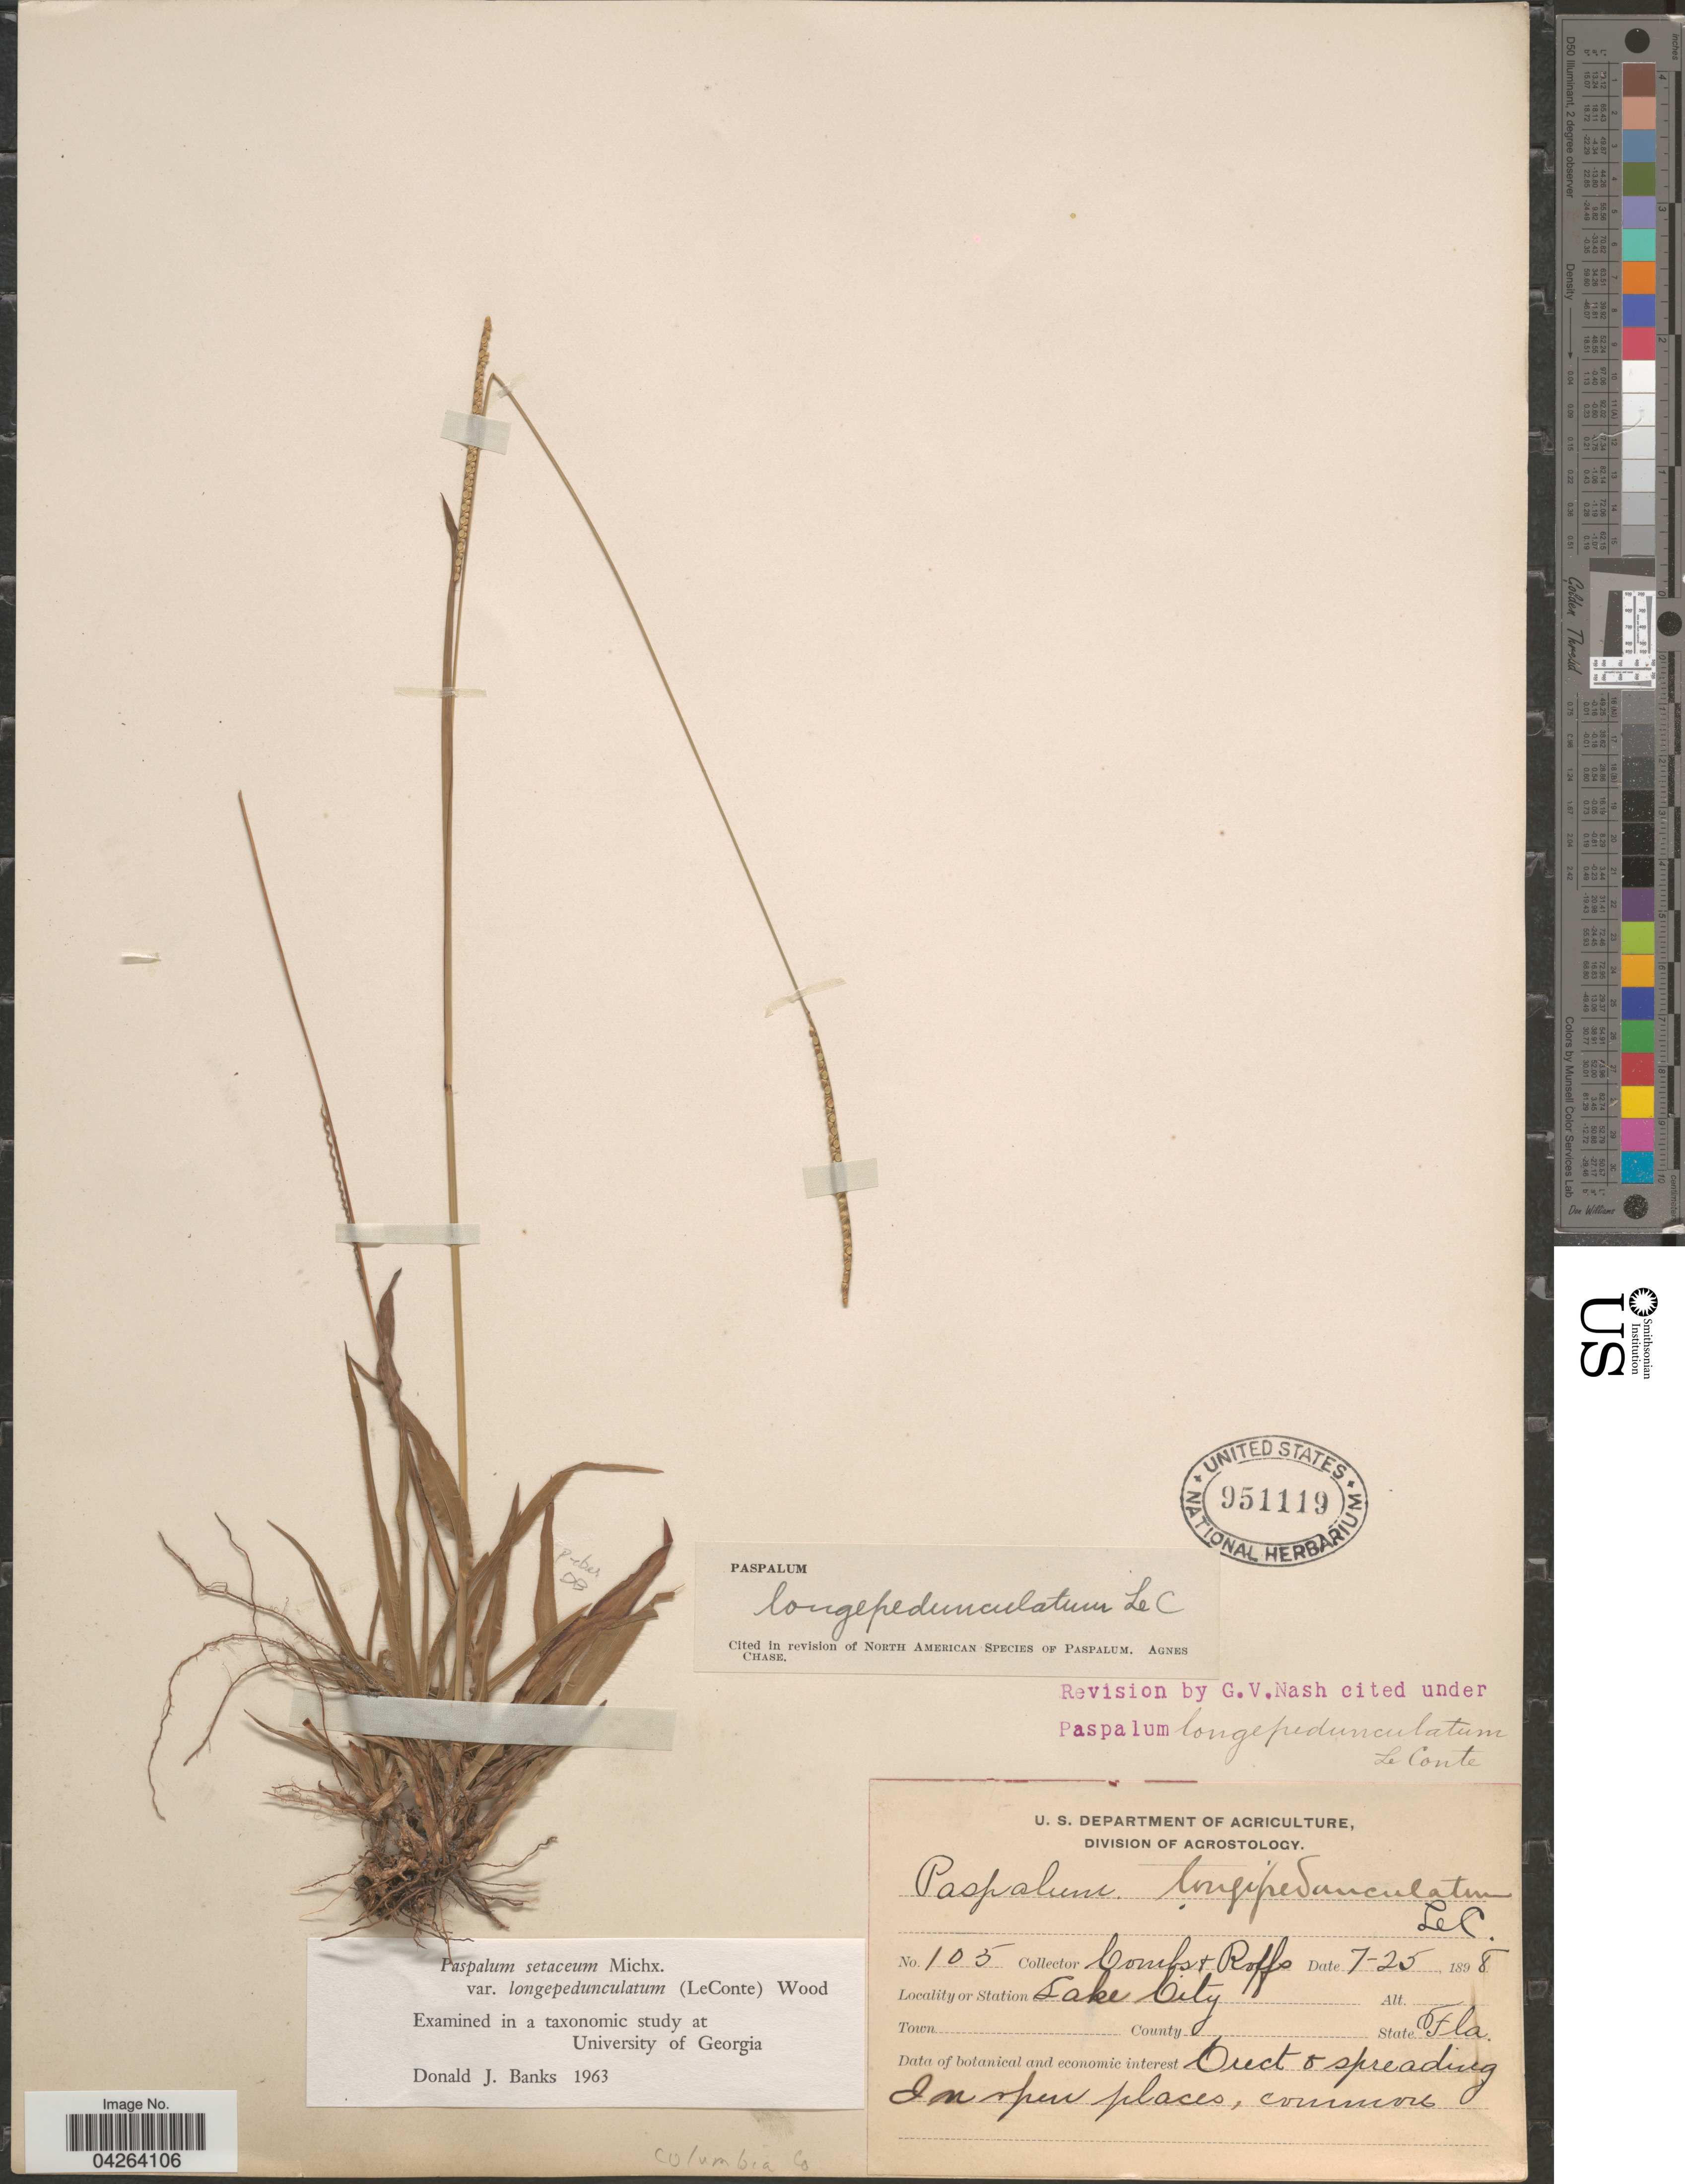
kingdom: Plantae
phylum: Tracheophyta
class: Liliopsida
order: Poales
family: Poaceae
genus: Paspalum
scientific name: Paspalum setaceum var. longipedunculatum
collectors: -. Combs & Rolfs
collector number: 105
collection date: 1898-07-25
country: United States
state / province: Florida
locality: Lake City. Columbia Co.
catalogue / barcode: US 951119